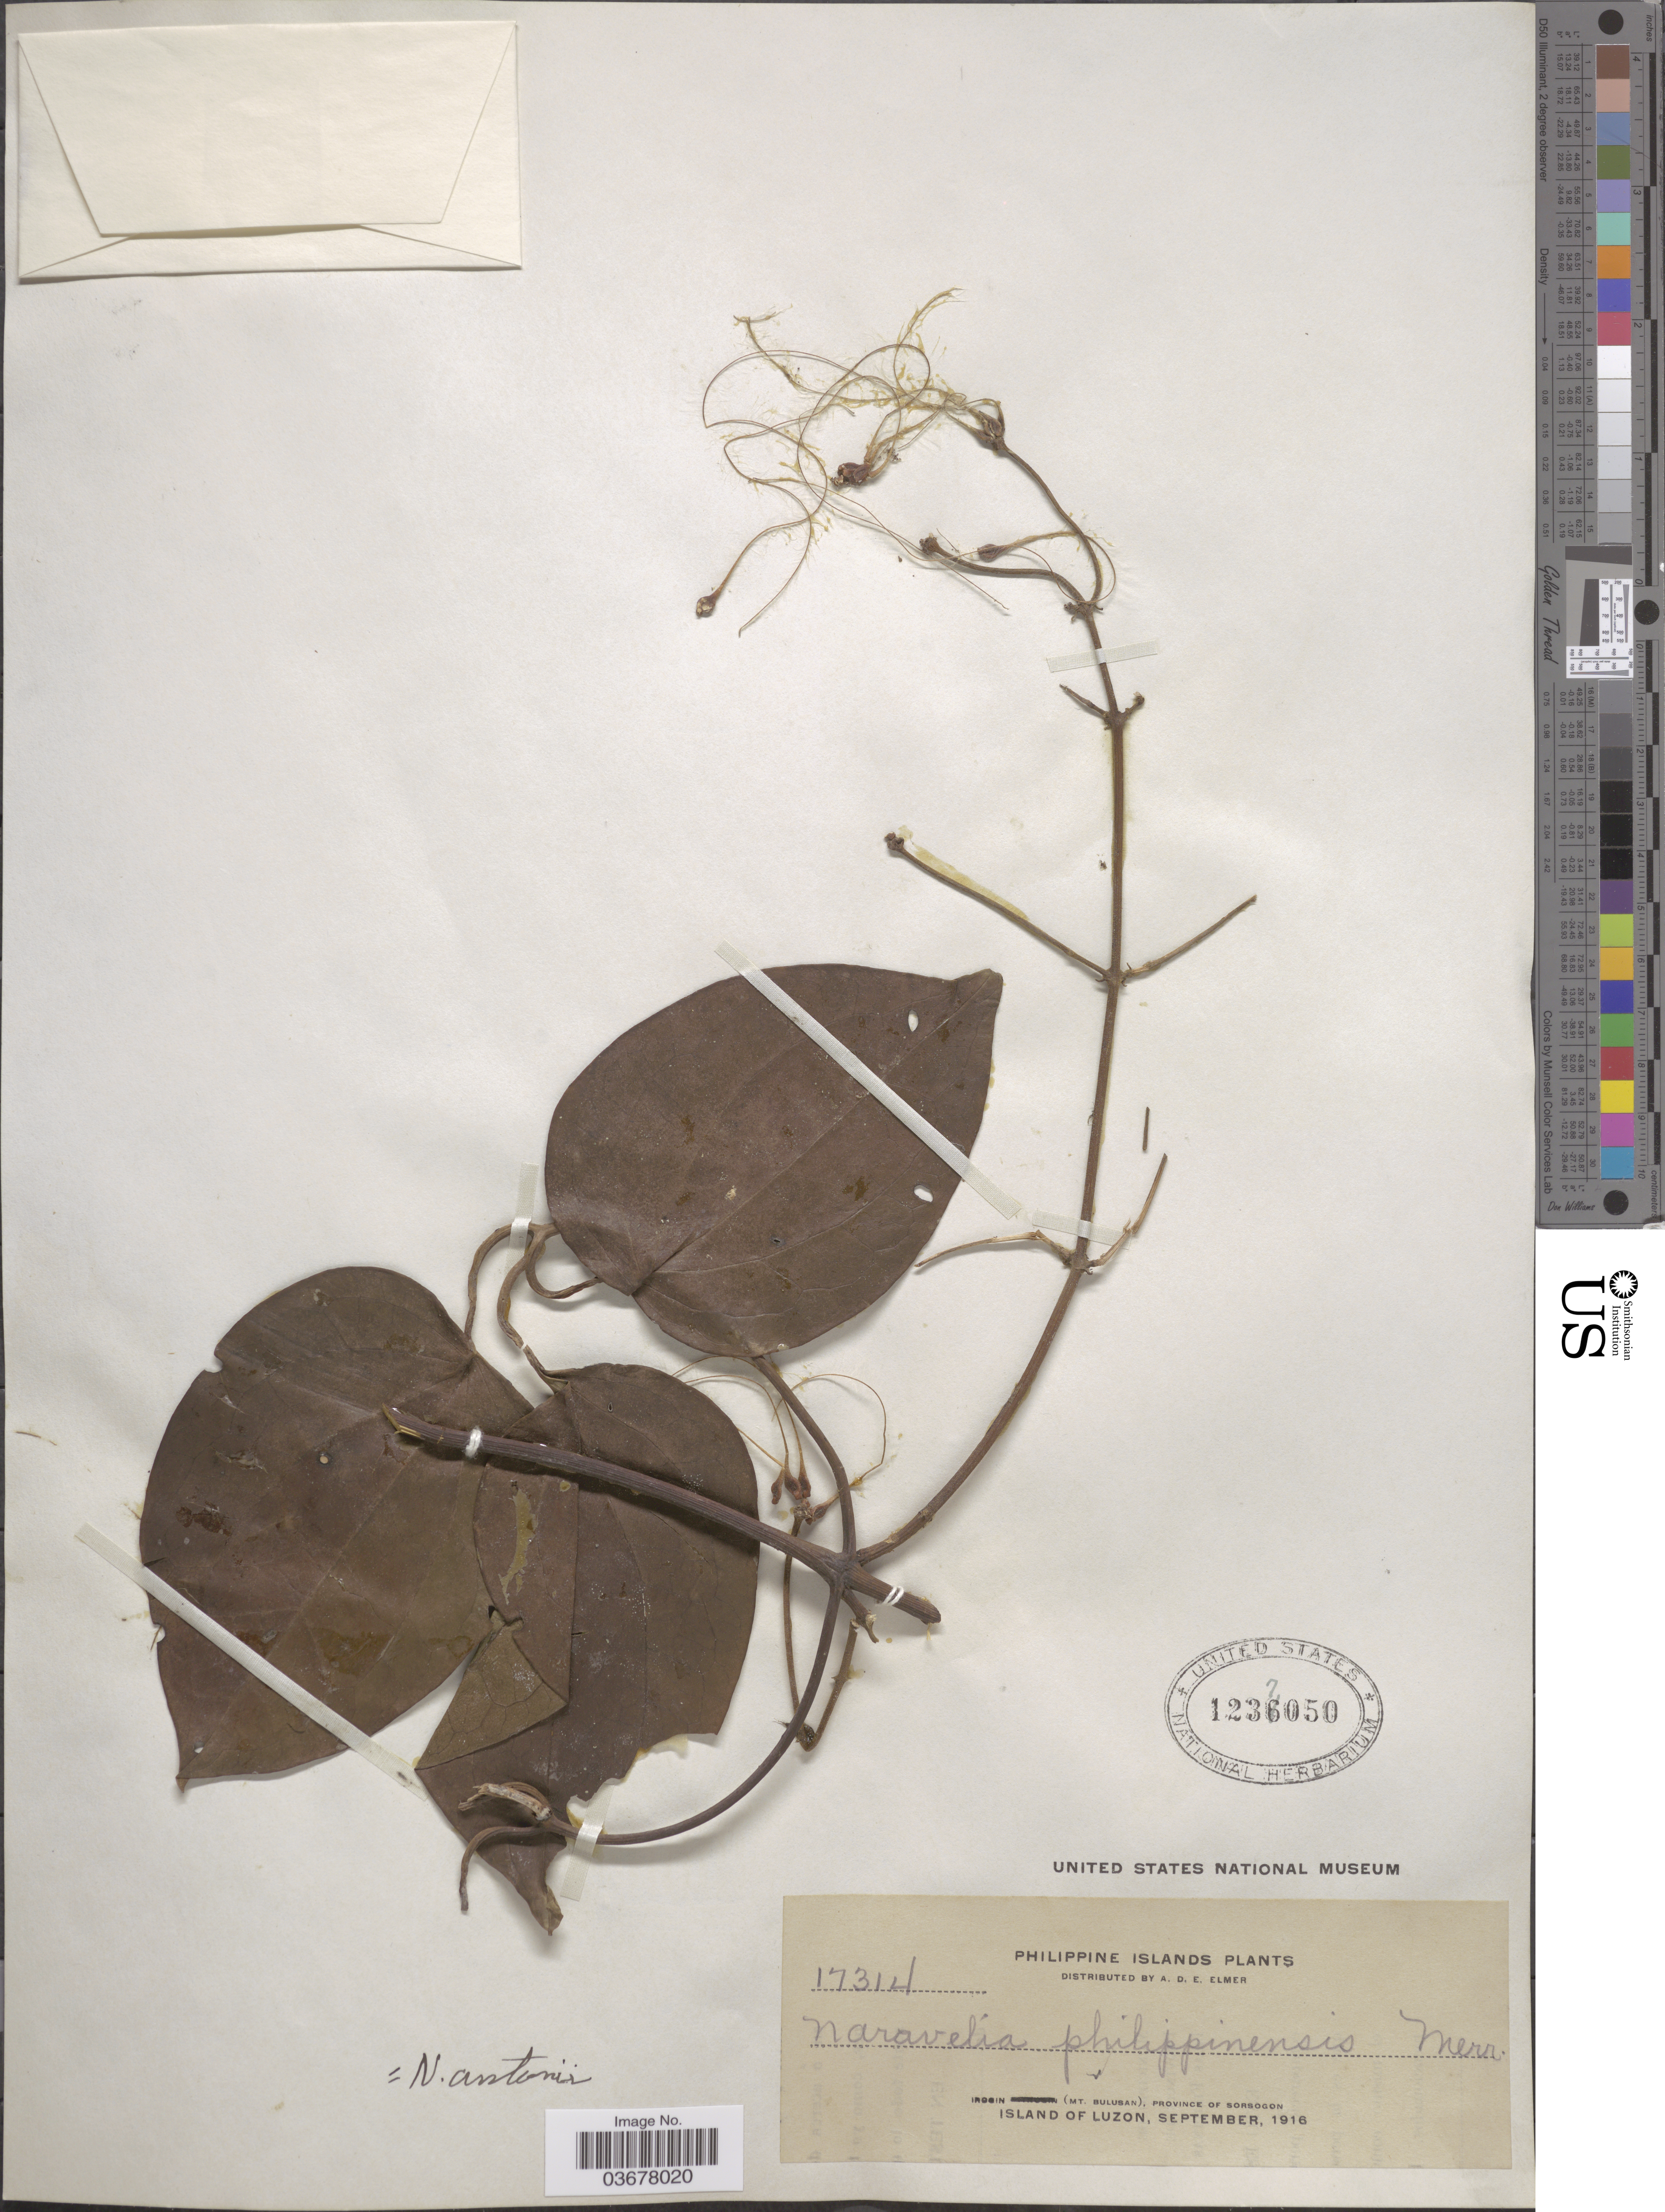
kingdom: Plantae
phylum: Tracheophyta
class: Magnoliopsida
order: Ranunculales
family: Ranunculaceae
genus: Clematis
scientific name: Clematis antonii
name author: (Elmer) H. Eichler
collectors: A. D. E. Elmer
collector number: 17314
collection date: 1916-09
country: Philippines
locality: Philippine Islands. Irosin (Mt. Bulusan), Province of Sorsogon. Island of Luzon.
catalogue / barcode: US 1237050